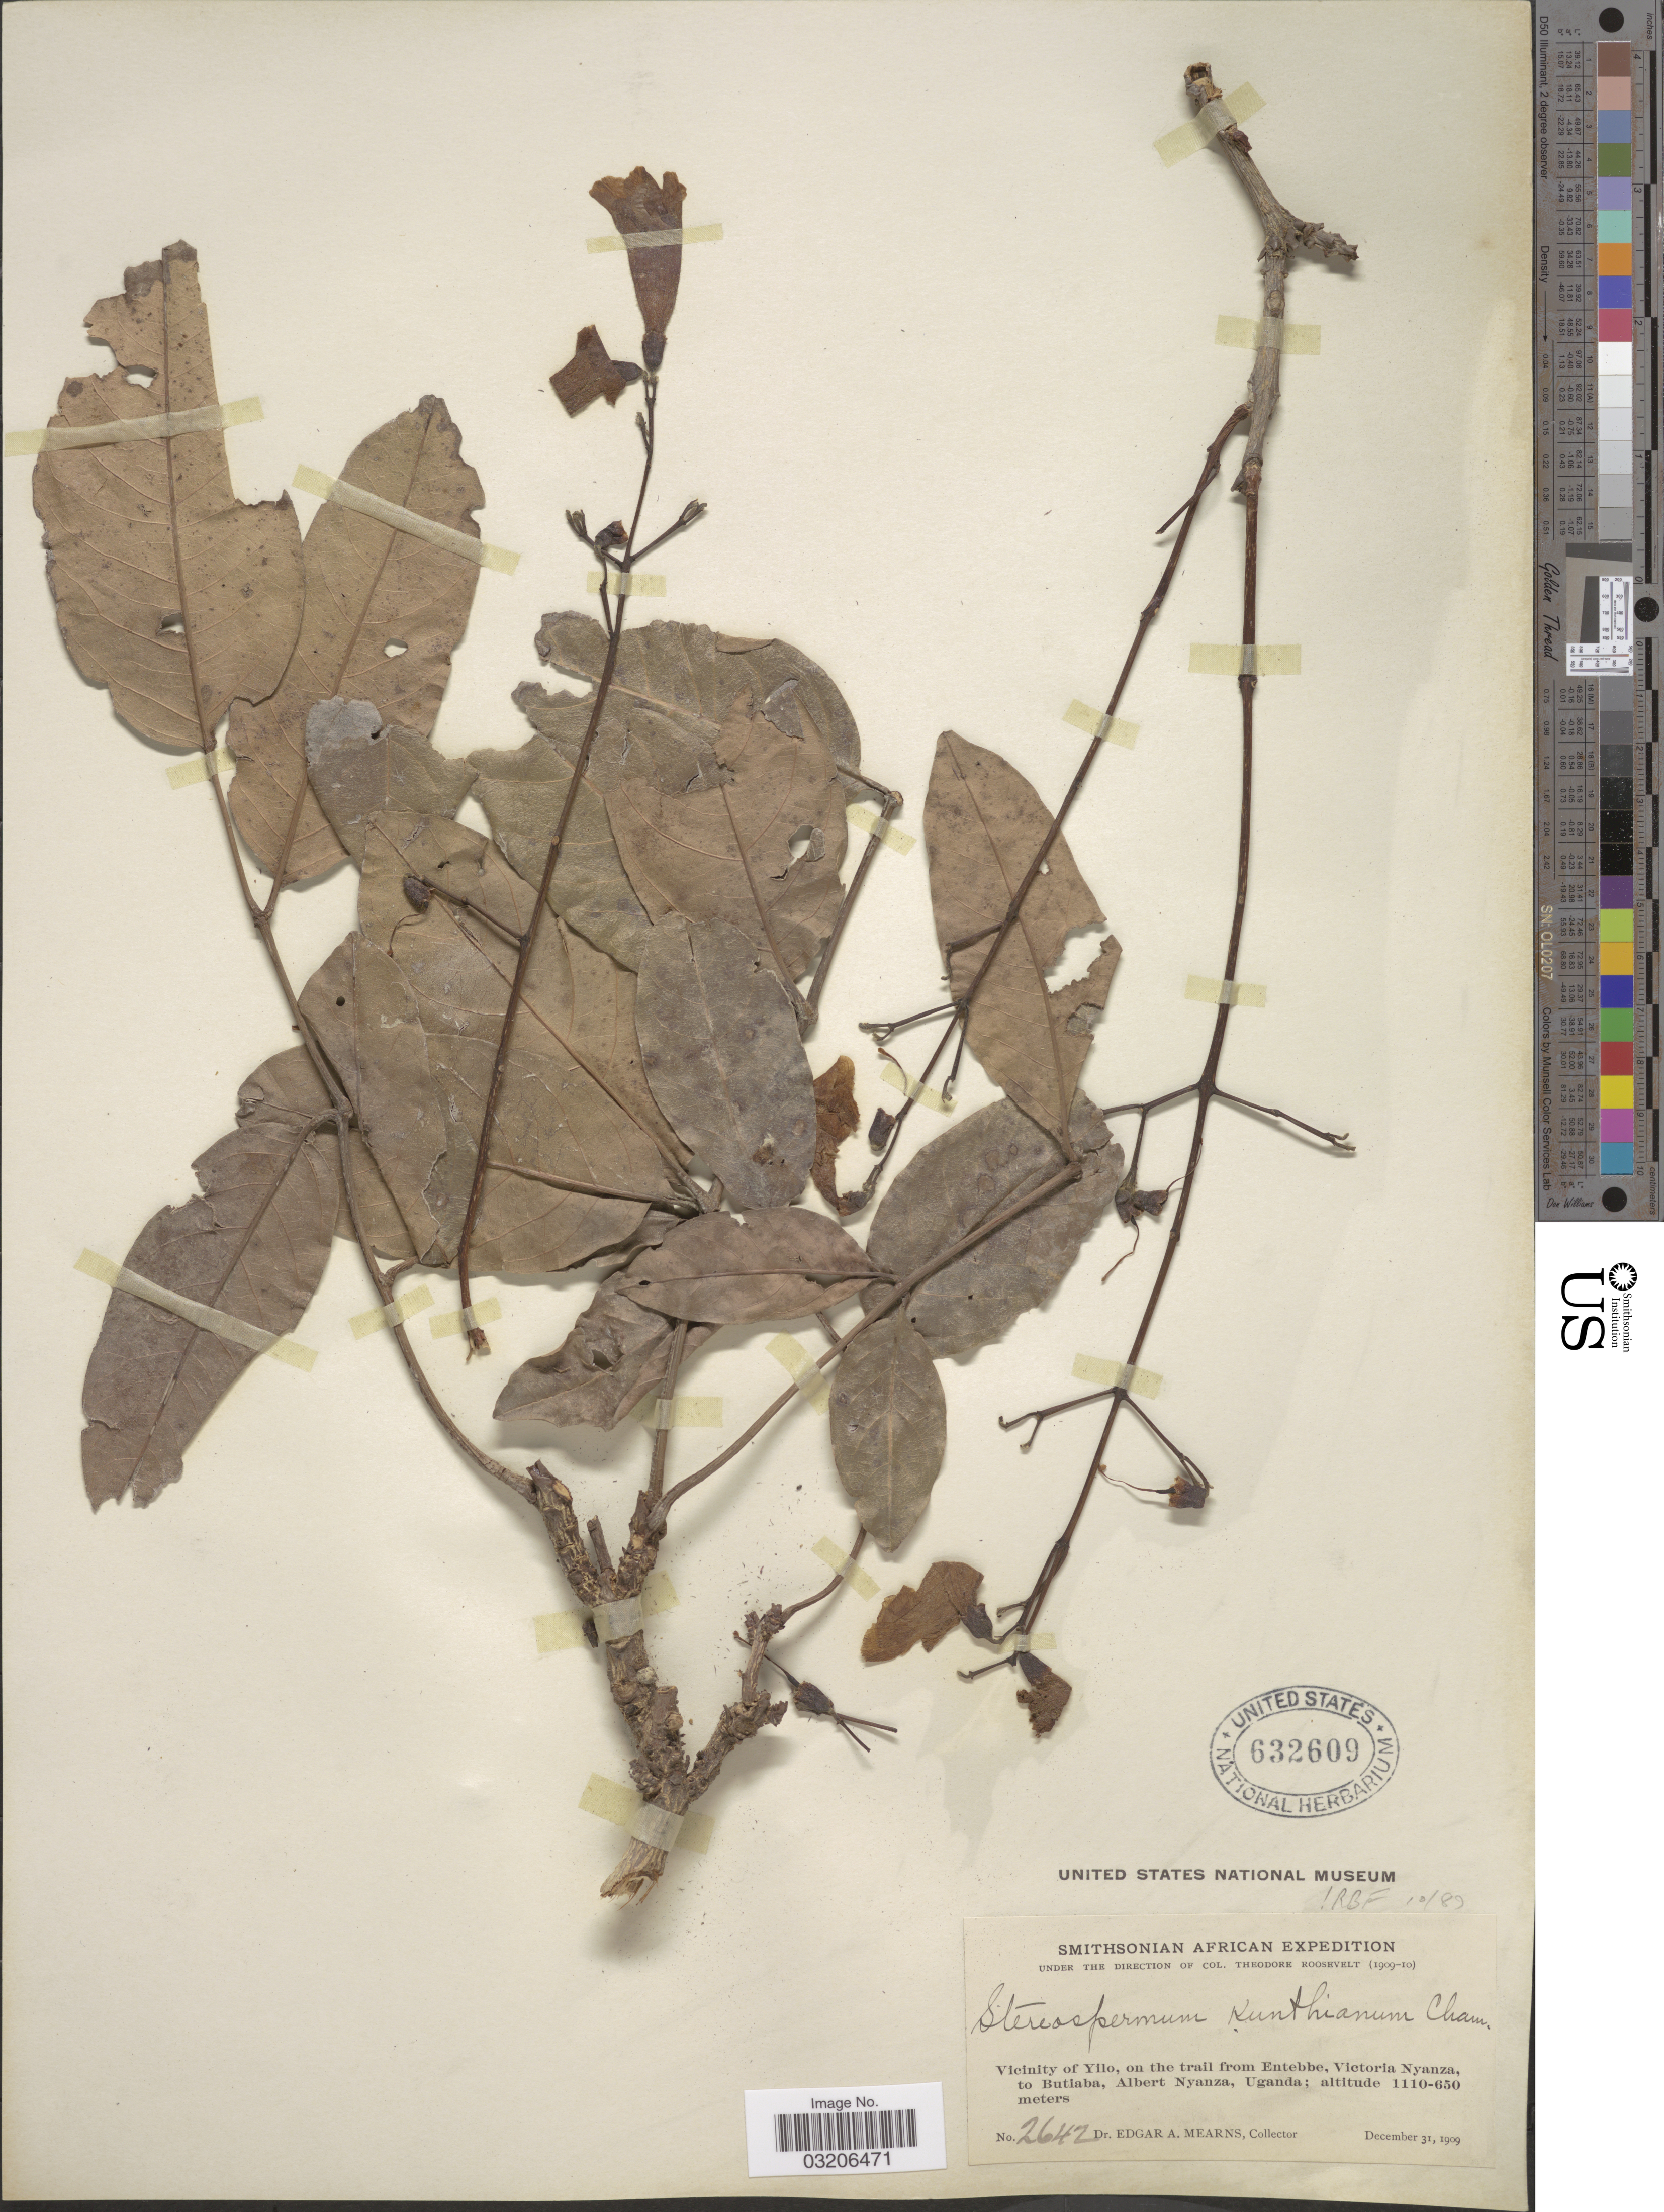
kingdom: Plantae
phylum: Tracheophyta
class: Magnoliopsida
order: Lamiales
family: Bignoniaceae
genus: Stereospermum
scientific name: Stereospermum kunthianum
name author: Cham.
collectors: E. A. Mearns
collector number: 2642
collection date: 1909-12-31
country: Uganda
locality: Vicinity of Yilo, on the trail from Entebbe, Victoria Nyanza, to Butiaba, Albert Nyanza.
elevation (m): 650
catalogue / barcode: US 632609